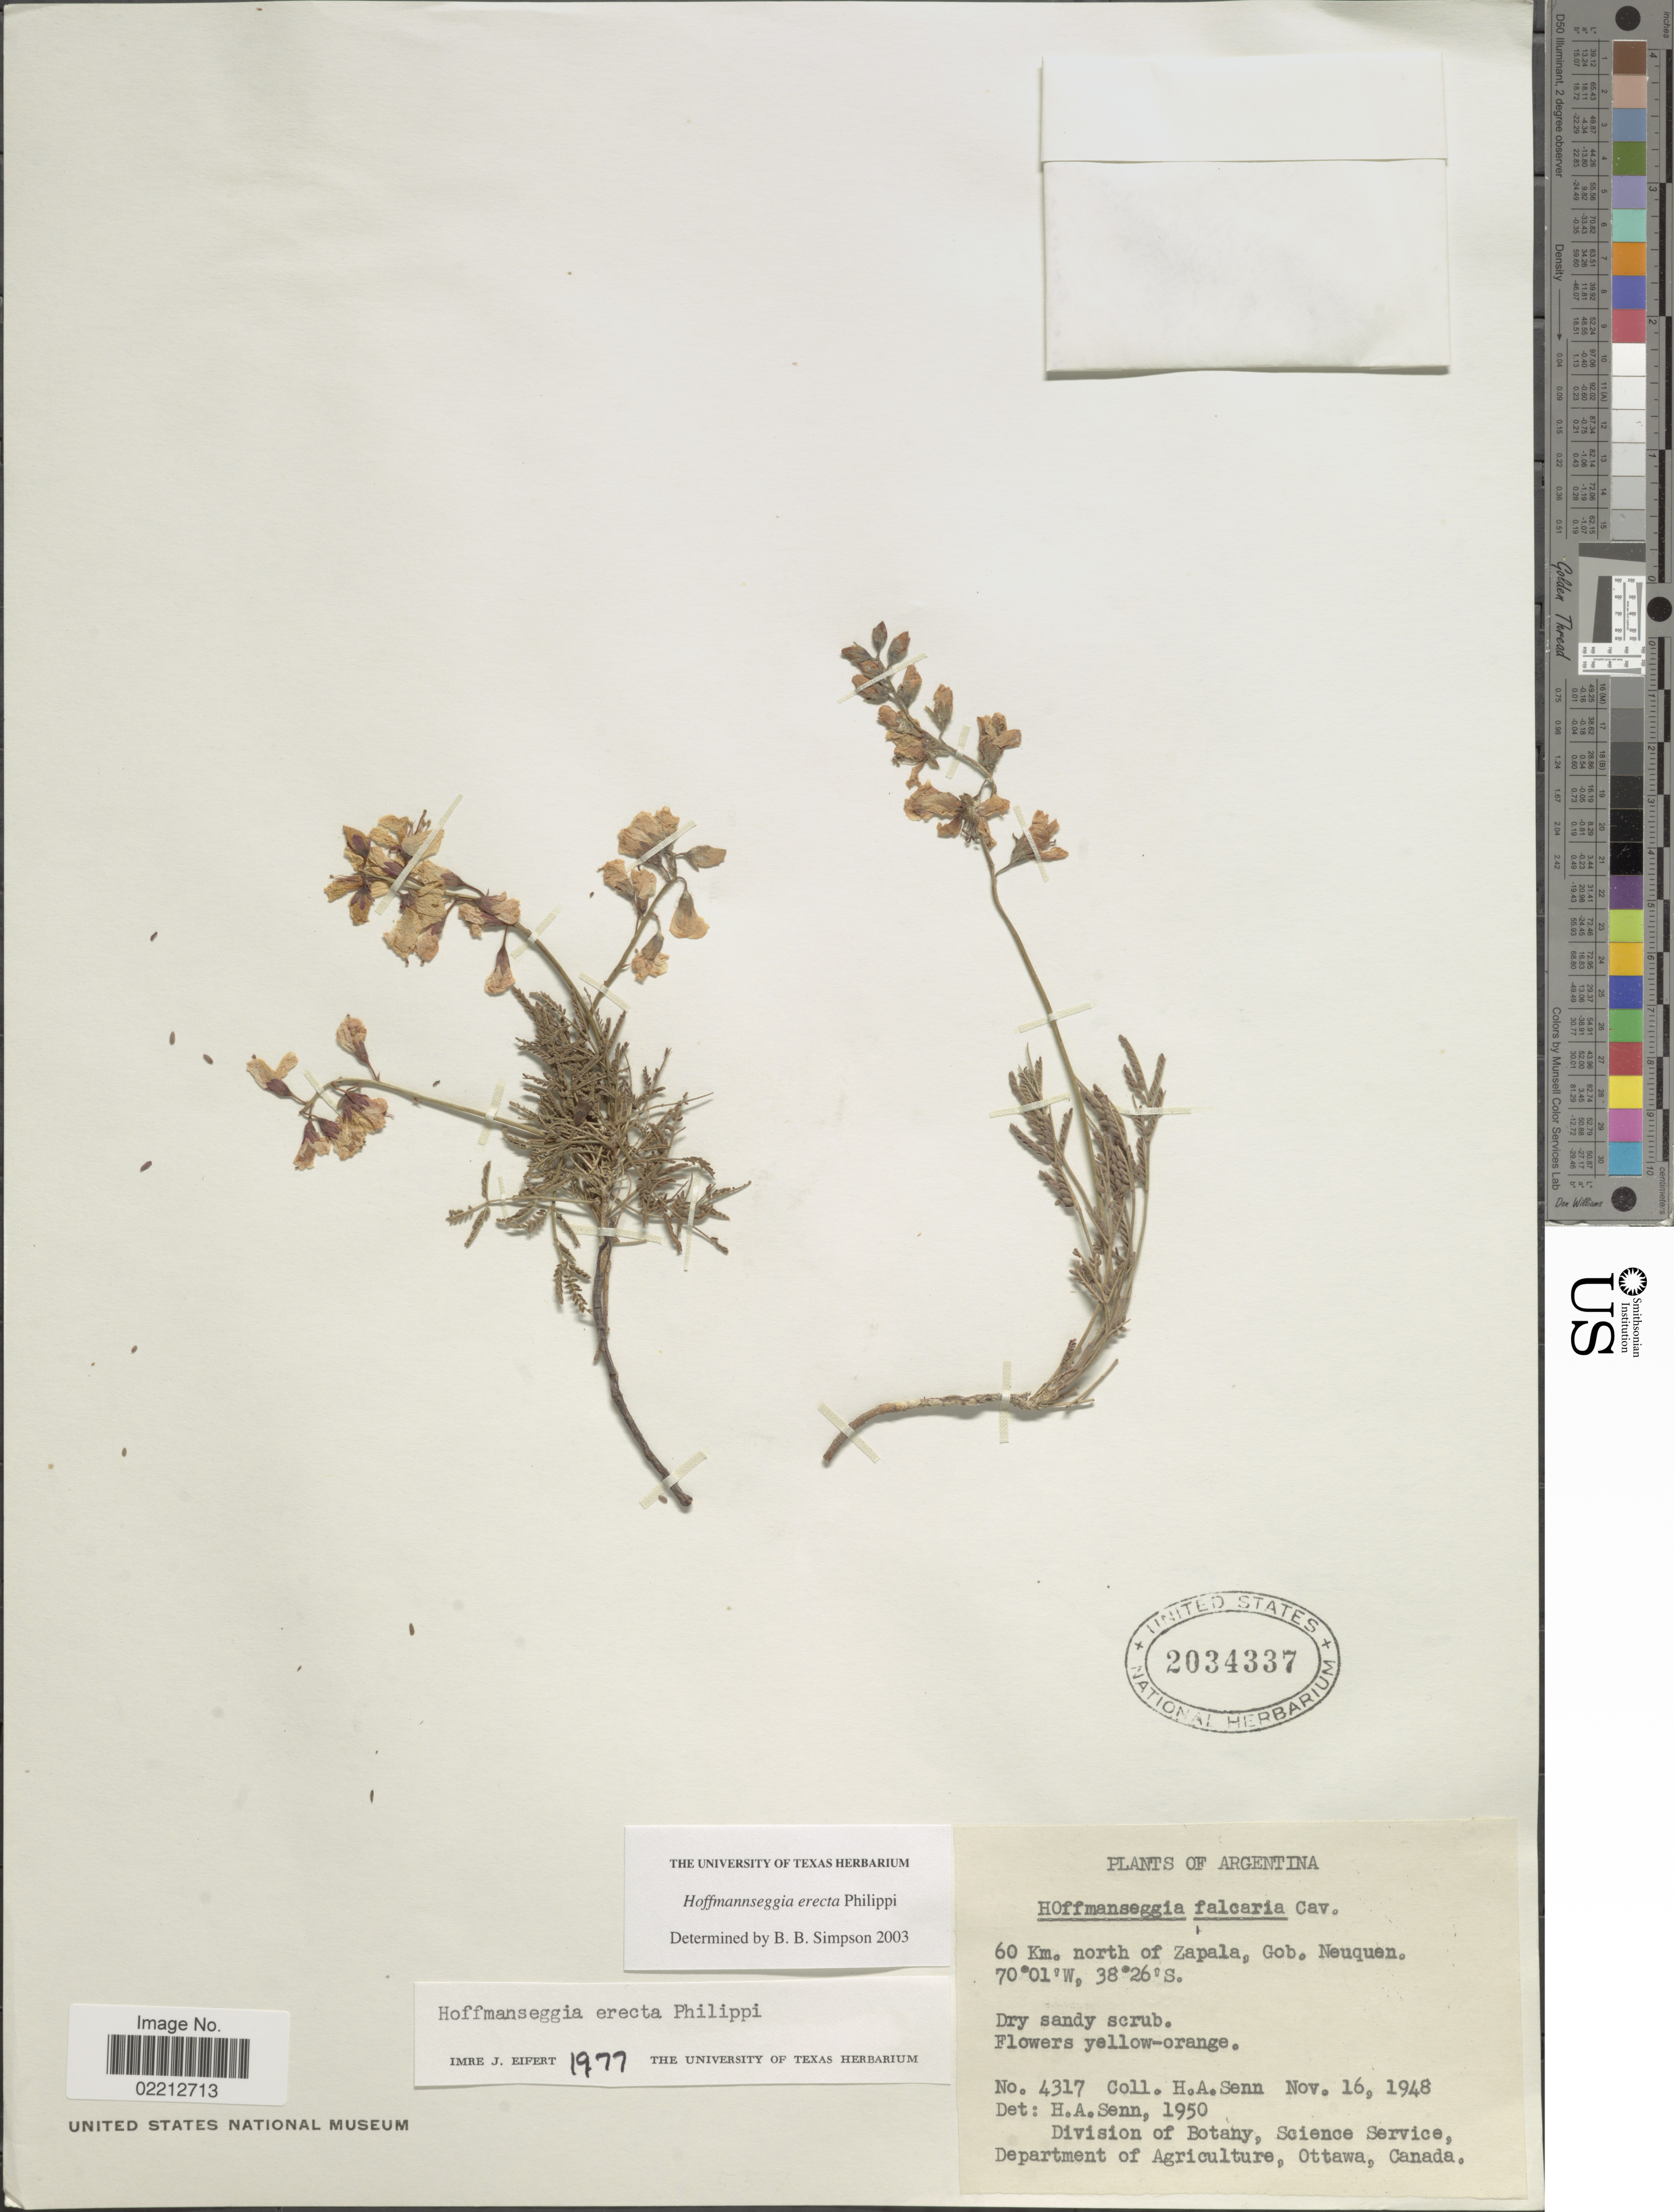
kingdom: Plantae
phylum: Tracheophyta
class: Magnoliopsida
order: Fabales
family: Fabaceae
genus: Hoffmannseggia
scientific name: Hoffmannseggia erecta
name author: Phil.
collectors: H. Senn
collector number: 4317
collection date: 1948-11-16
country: Argentina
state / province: Neuquen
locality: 60 km. north of Zapala, Gob. Neuquen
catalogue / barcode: US 2034337